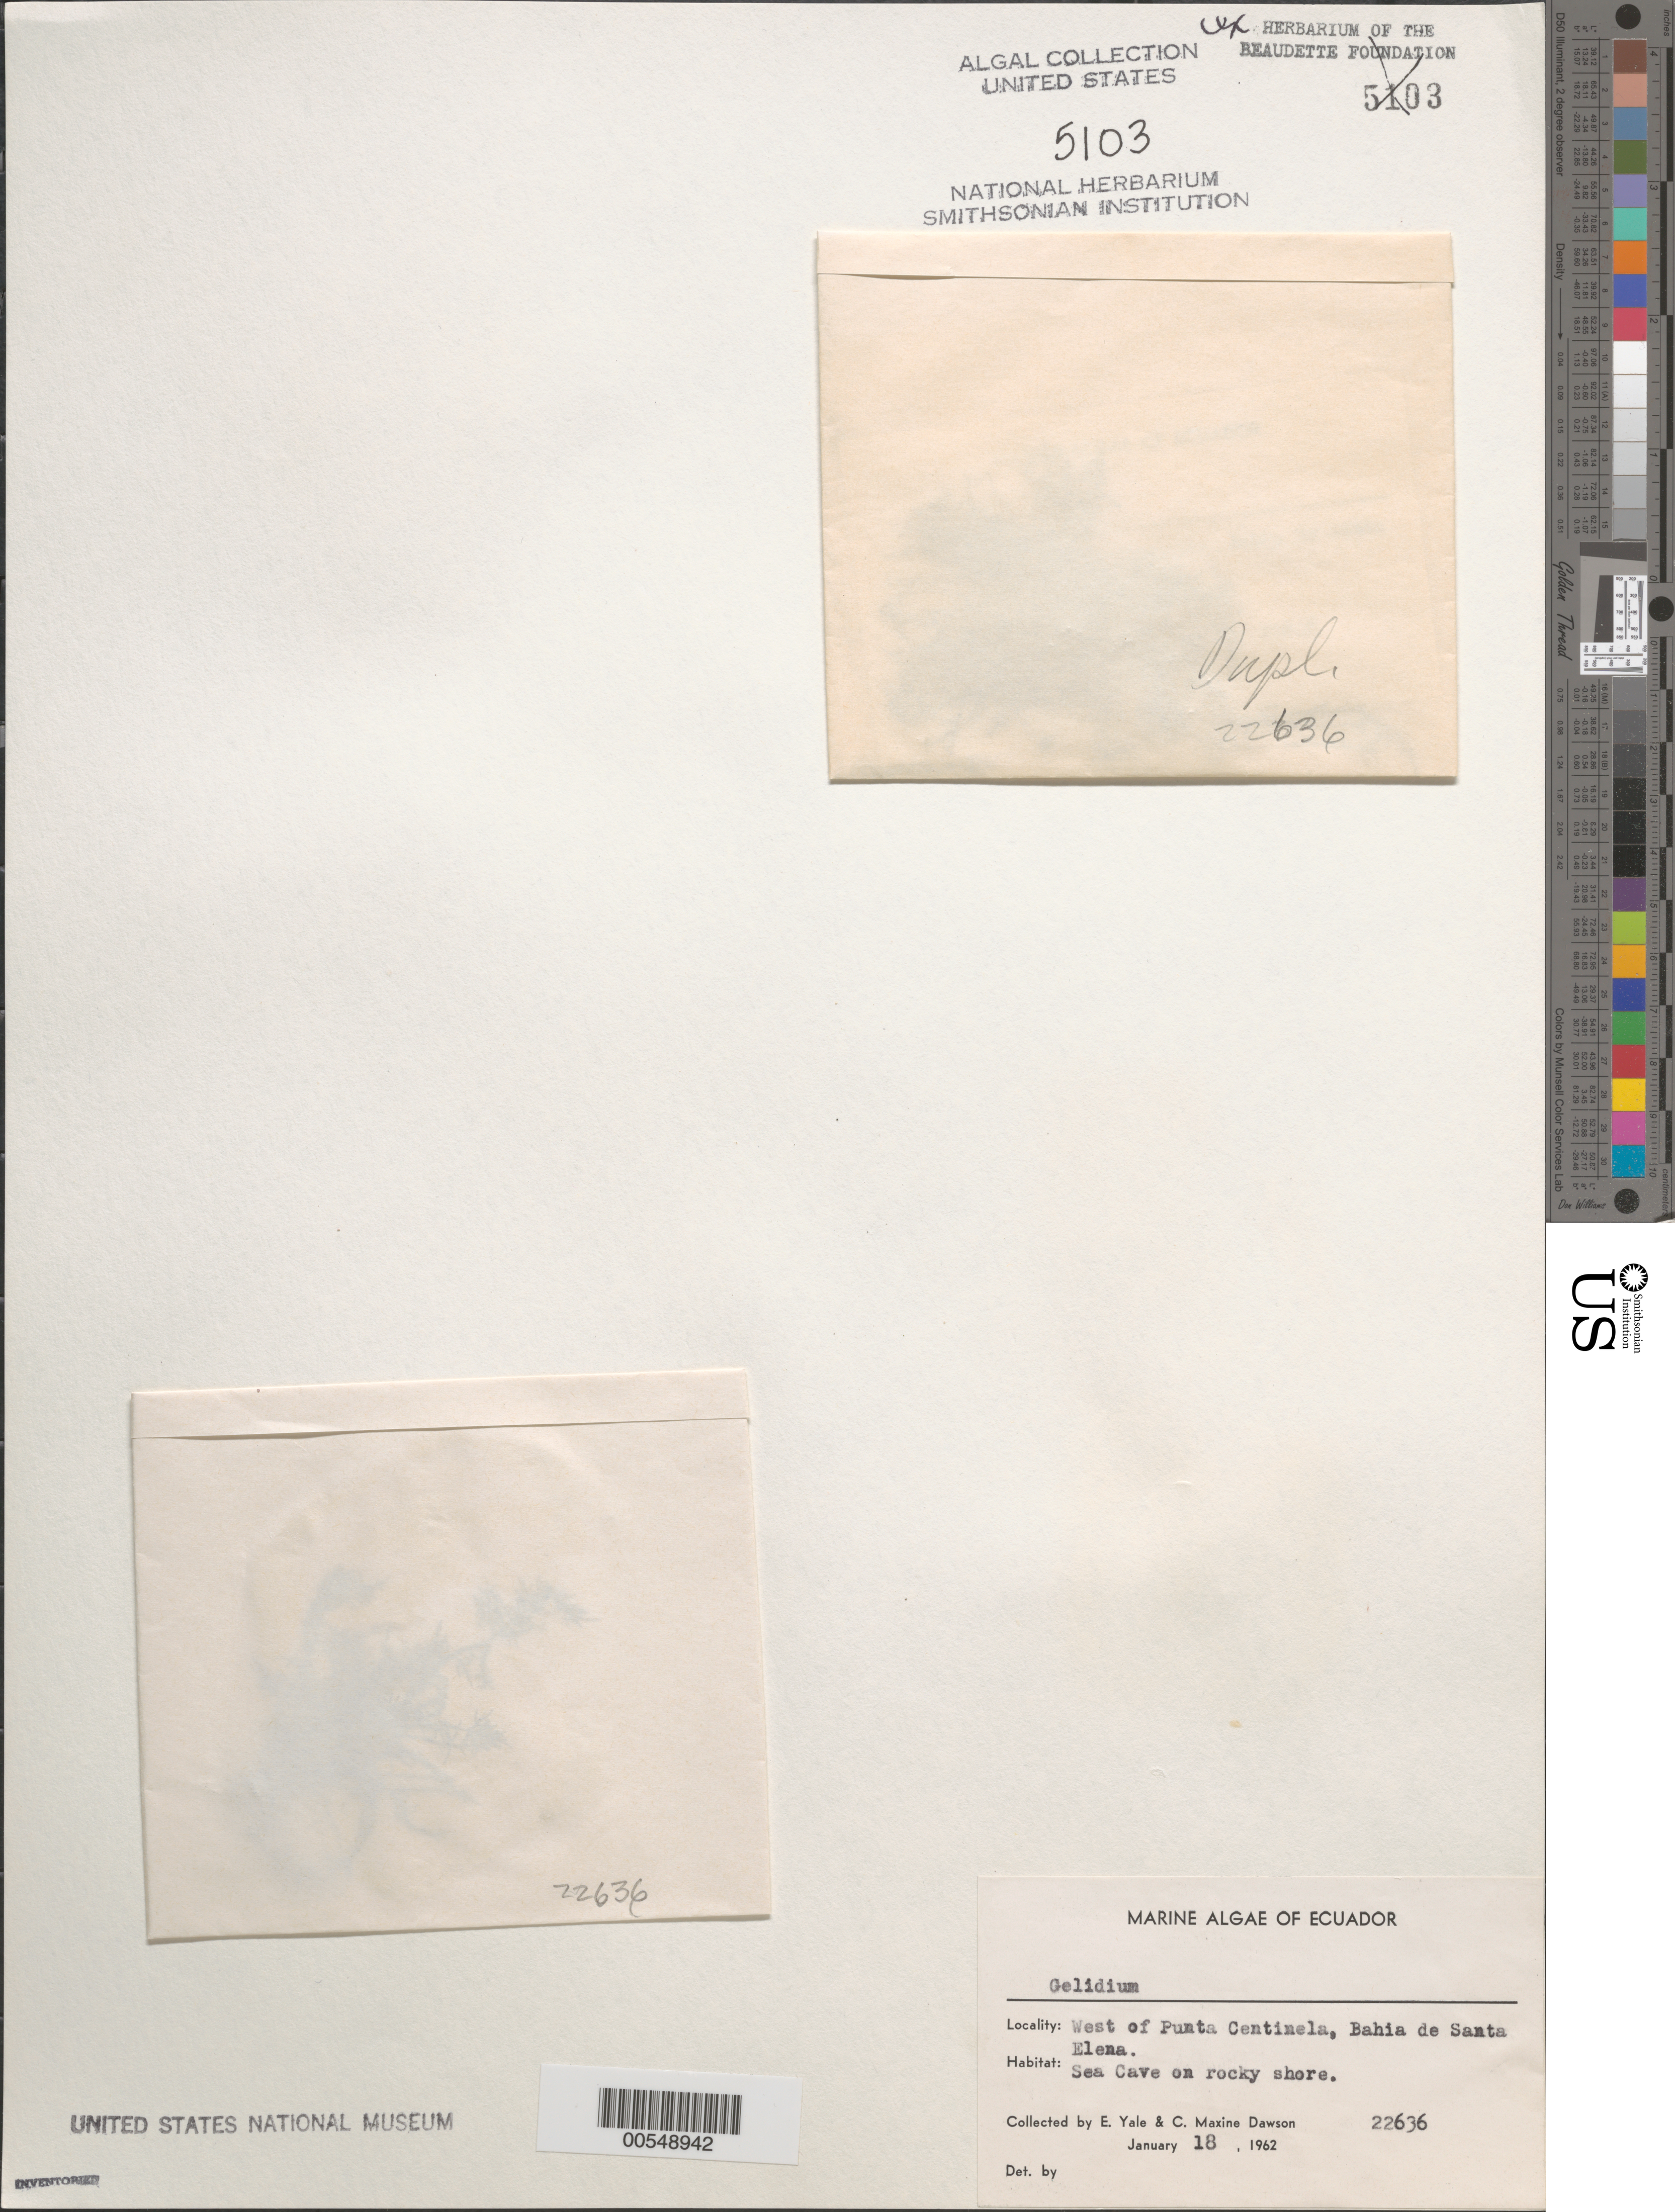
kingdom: Plantae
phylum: Rhodophyta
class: Florideophyceae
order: Gelidiales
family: Gelidiaceae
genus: Gelidium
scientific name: Gelidium sp.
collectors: E. Y. Dawson & C. M. Dawson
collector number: EYD 22636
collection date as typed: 18 Jan 1962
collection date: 1962-01-18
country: Ecuador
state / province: Guayas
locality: Bahia de Santa Elena W of Punta Centinela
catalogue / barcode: US 5103